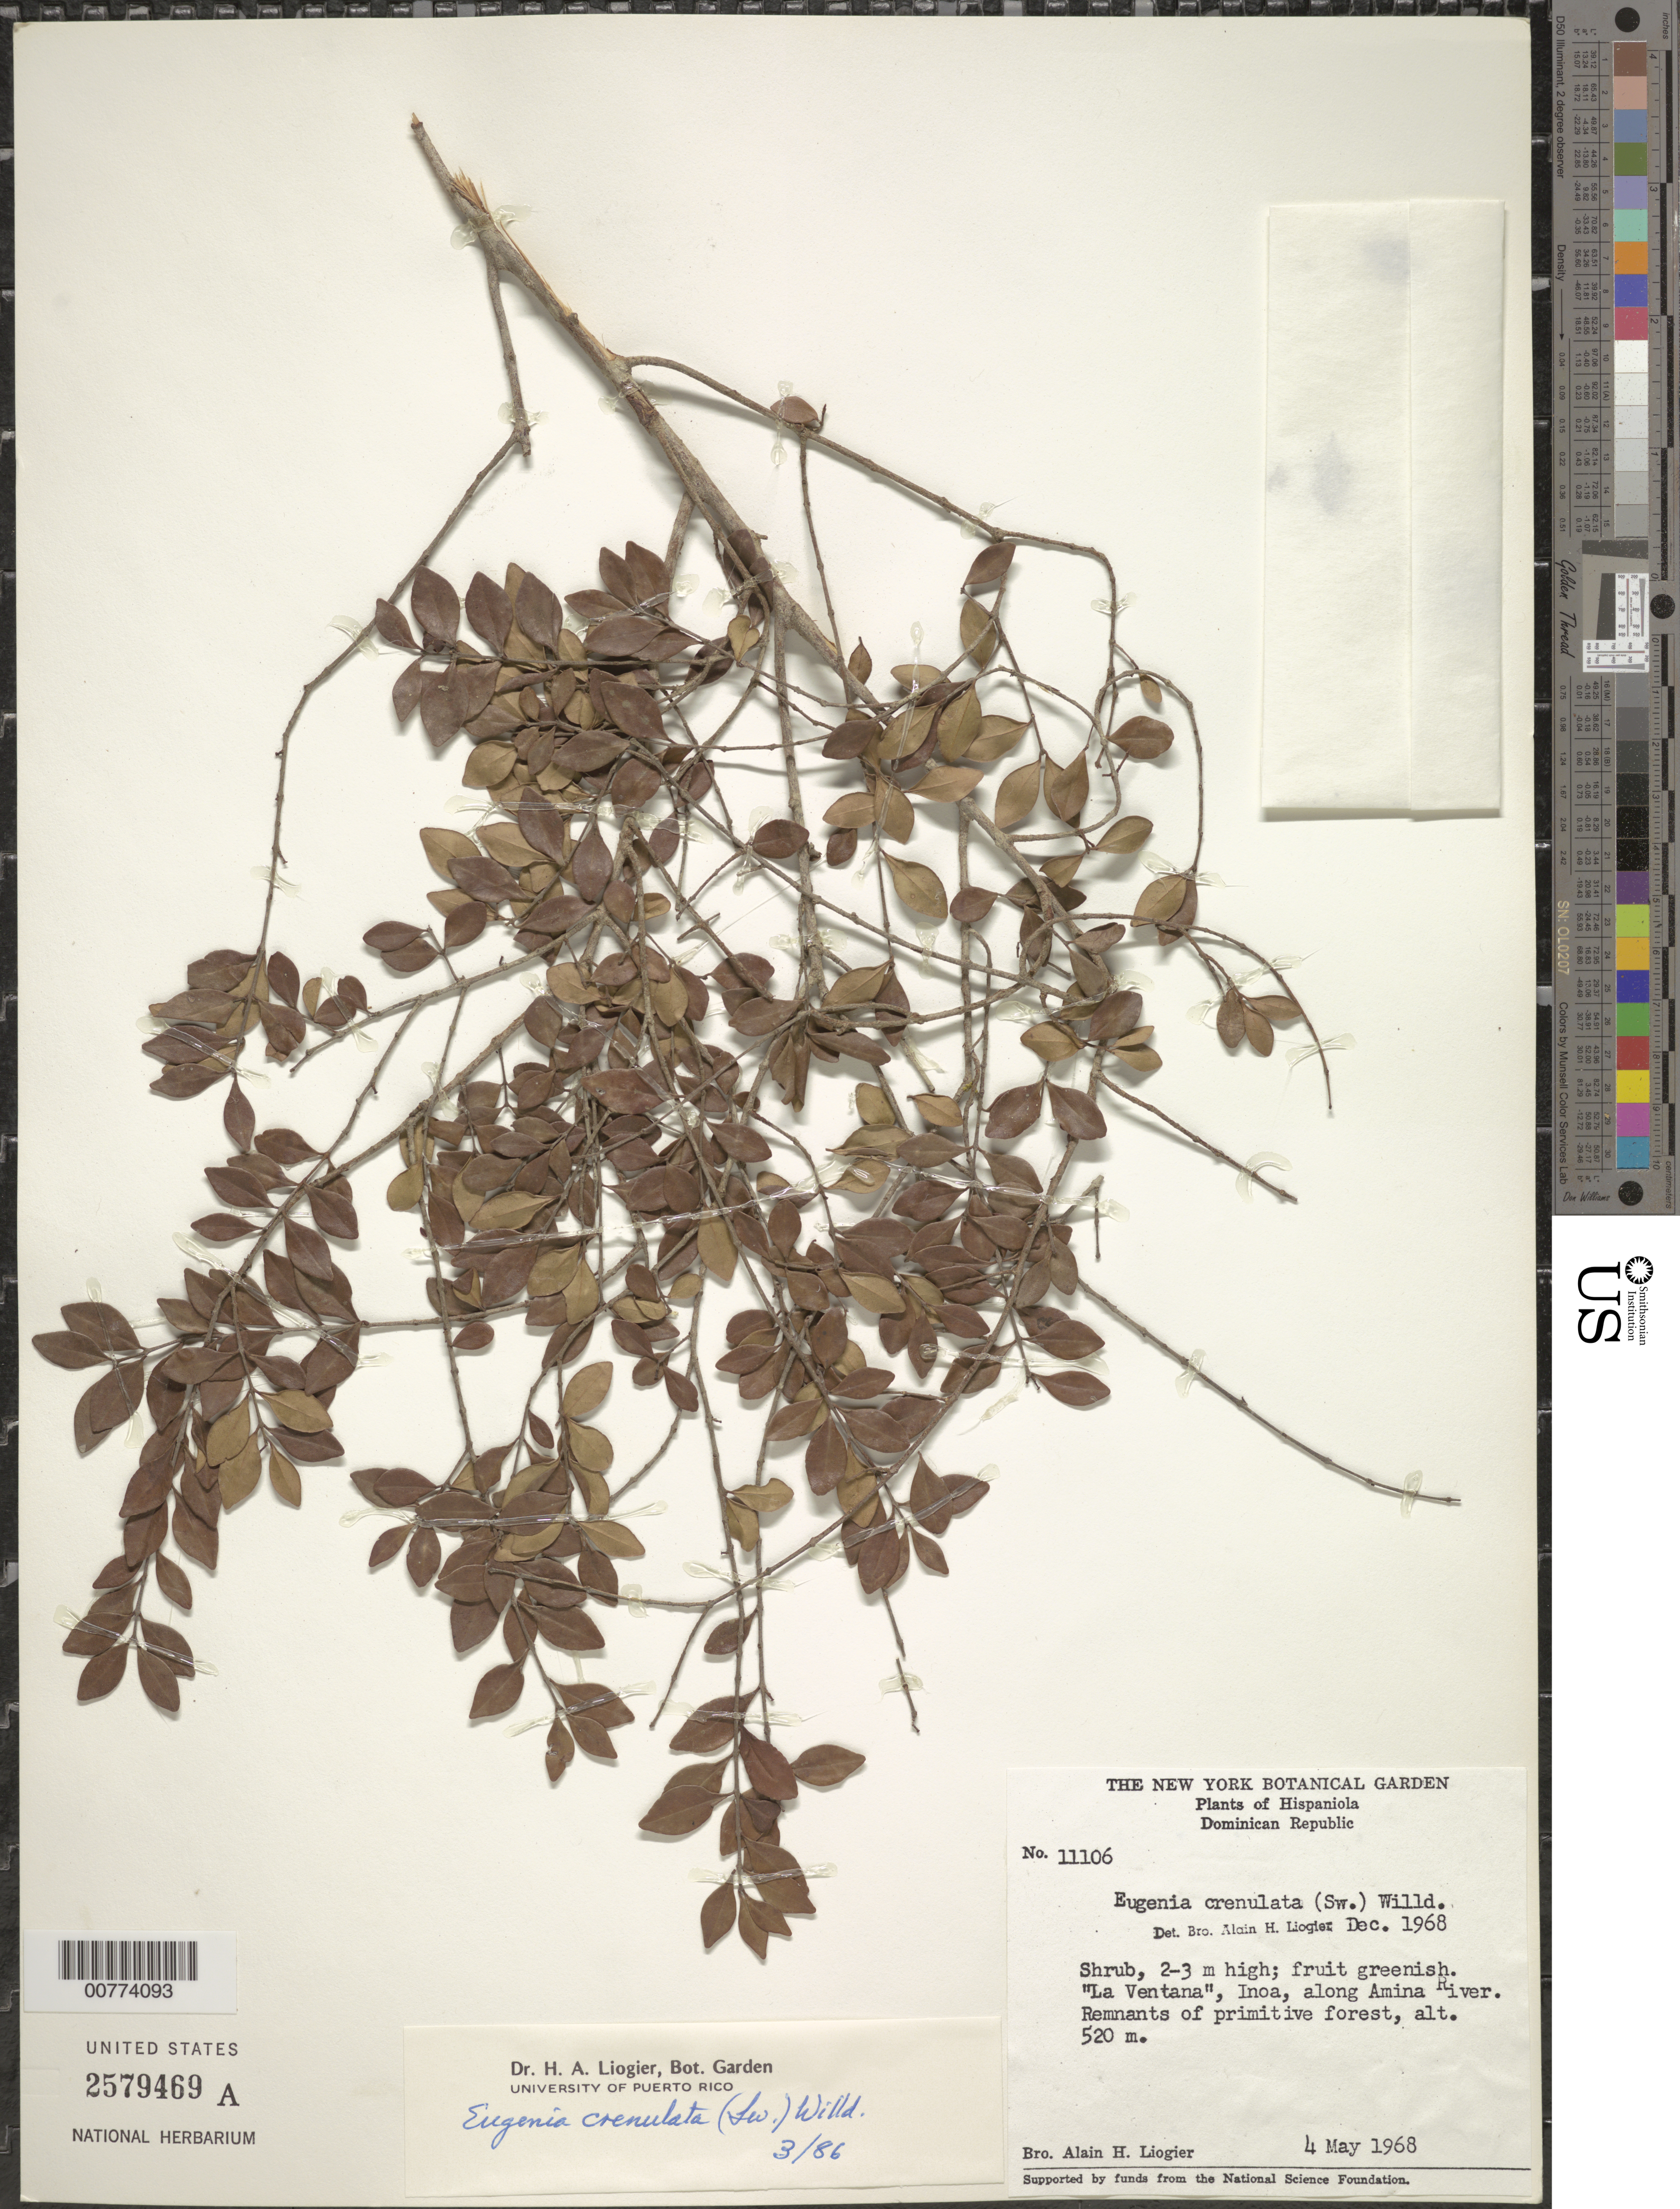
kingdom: Plantae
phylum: Tracheophyta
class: Magnoliopsida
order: Myrtales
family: Myrtaceae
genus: Eugenia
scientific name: Eugenia crenulata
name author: (Sw.) Willd.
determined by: Liogier, Alain H.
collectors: A. H. Liogier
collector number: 11106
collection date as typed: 04 May 1968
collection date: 1968-05-04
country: Dominican Republic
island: Hispaniola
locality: "La Ventana", Inoa, along Amina River.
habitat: Remnants of primitive forest.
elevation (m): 520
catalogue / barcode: US 2579469A